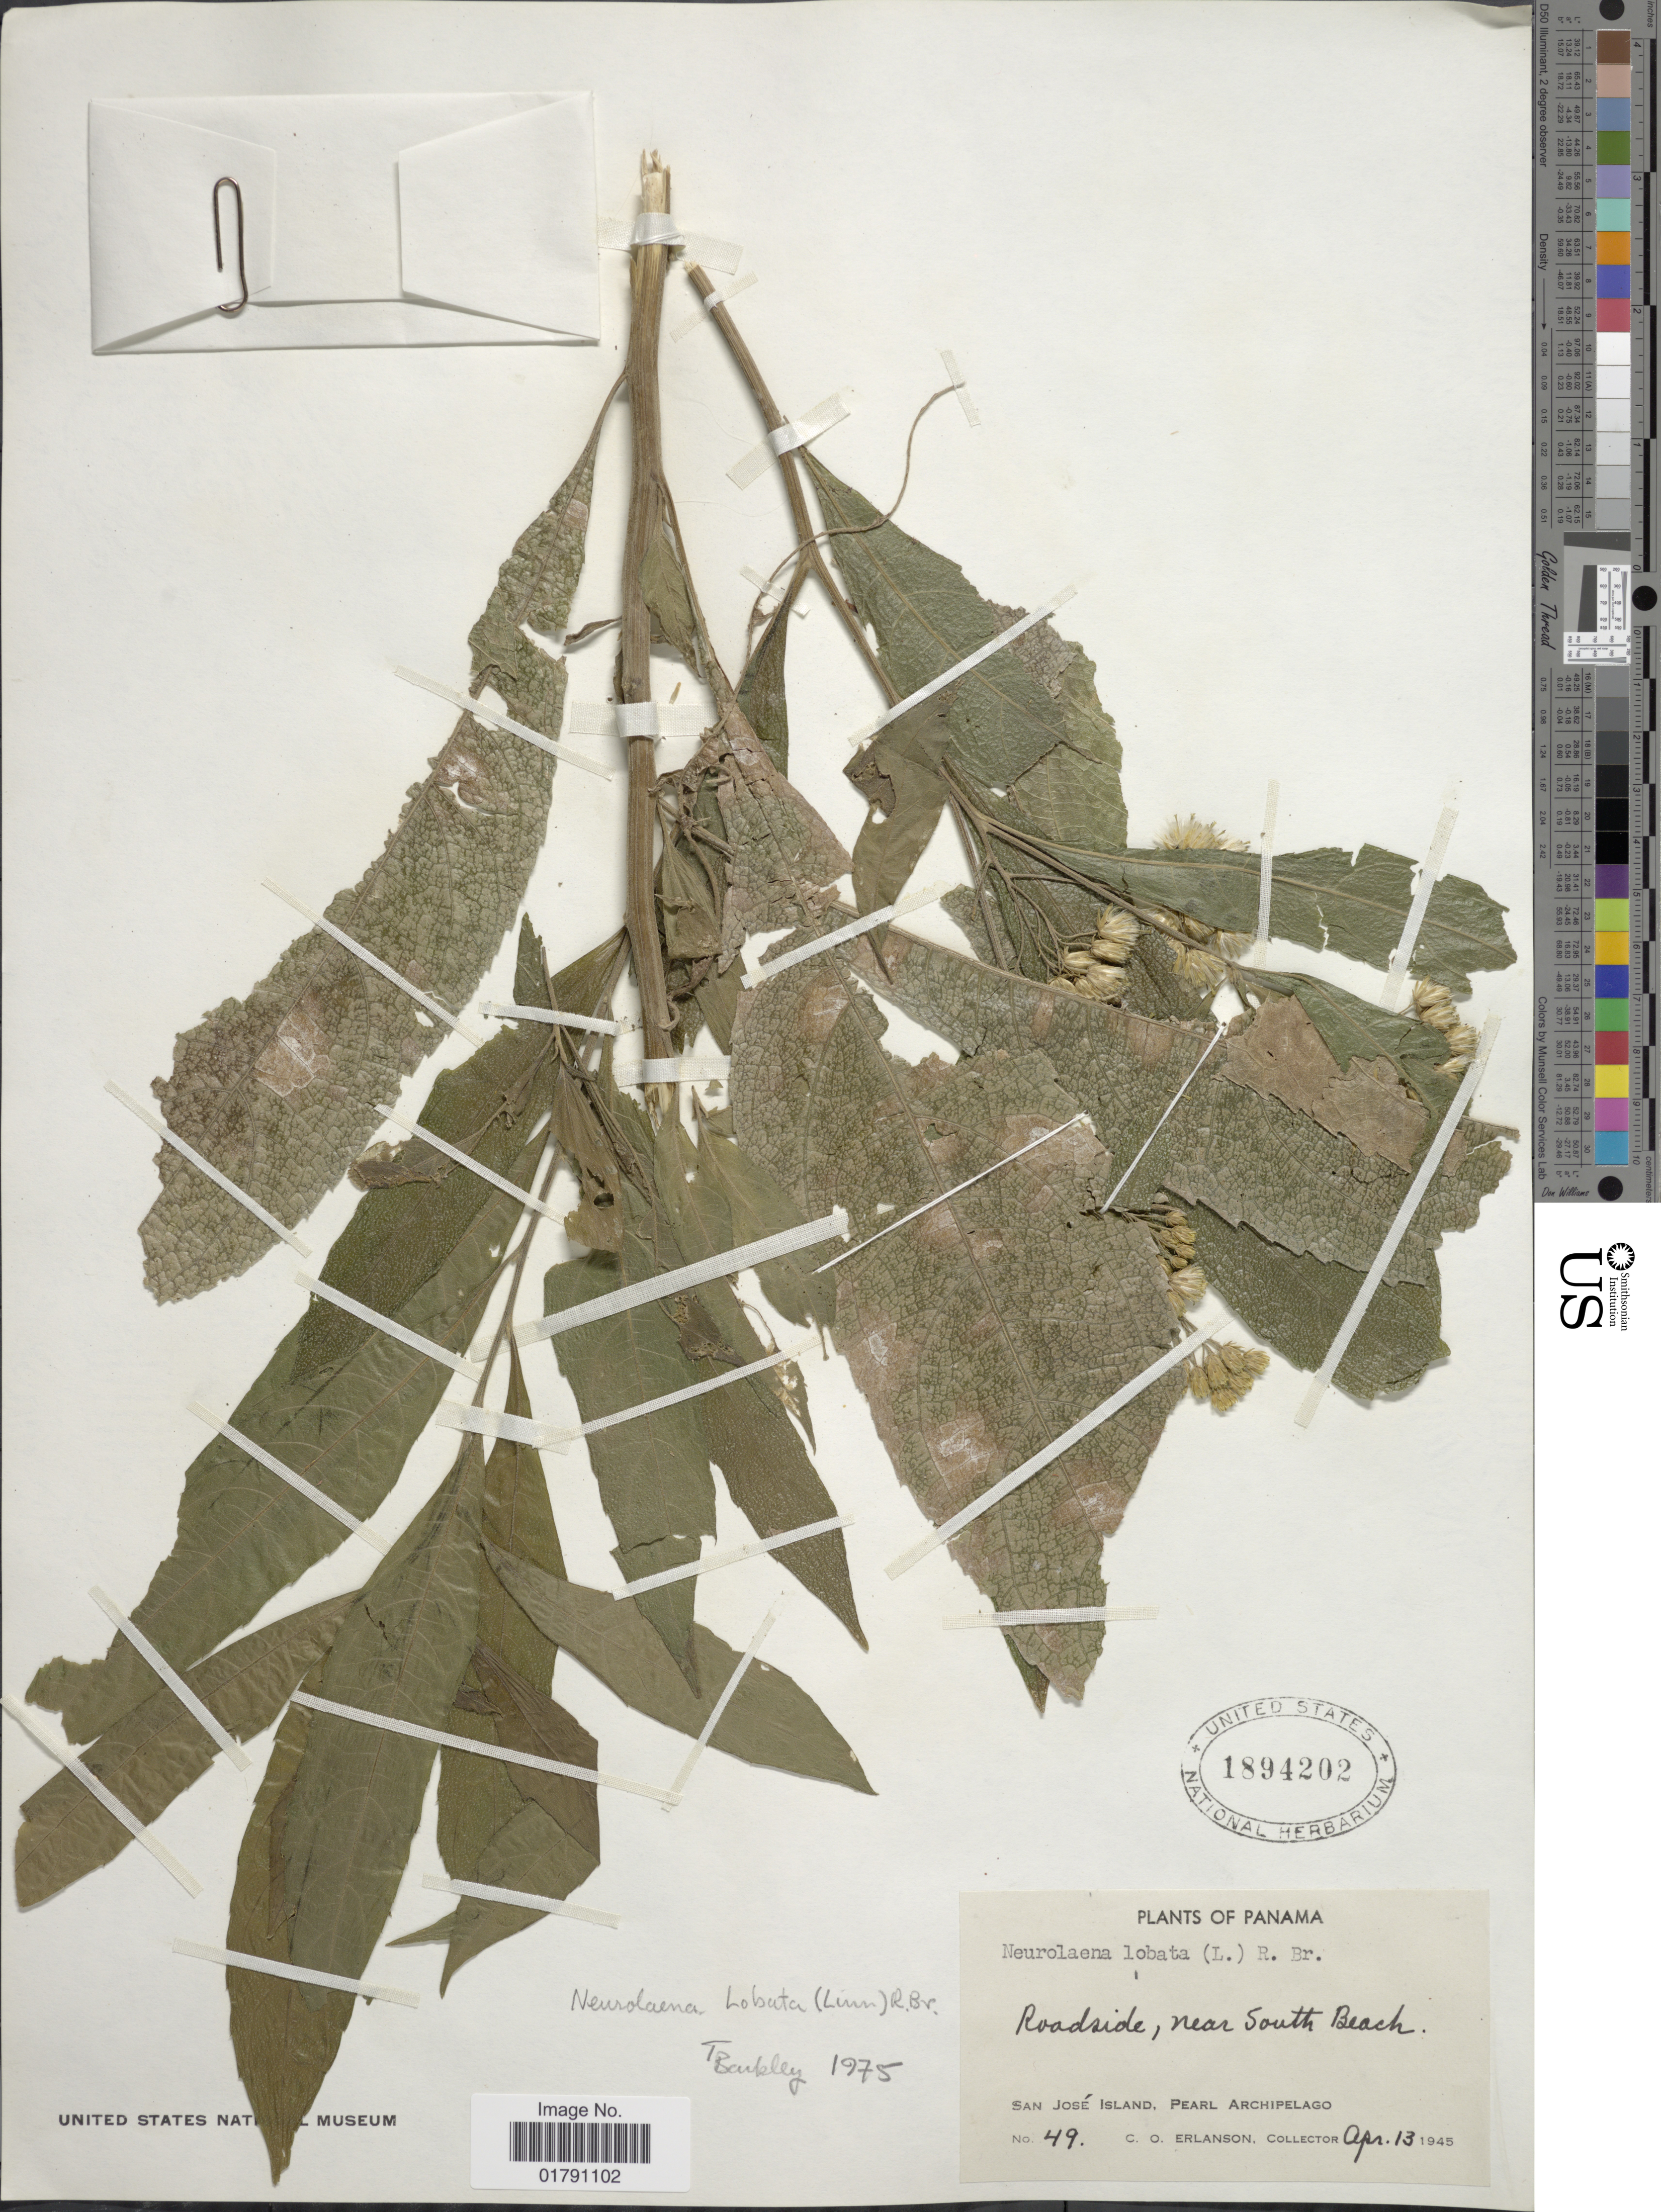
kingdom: Plantae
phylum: Tracheophyta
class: Magnoliopsida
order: Asterales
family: Asteraceae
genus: Neurolaena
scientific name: Neurolaena lobata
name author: (L.) R. Br. ex Cass.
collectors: C. O. Erlanson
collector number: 49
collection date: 1945-04-13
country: Panama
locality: Near South Beach, San Jose Island, Pearl Archipelago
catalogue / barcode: US 1894202